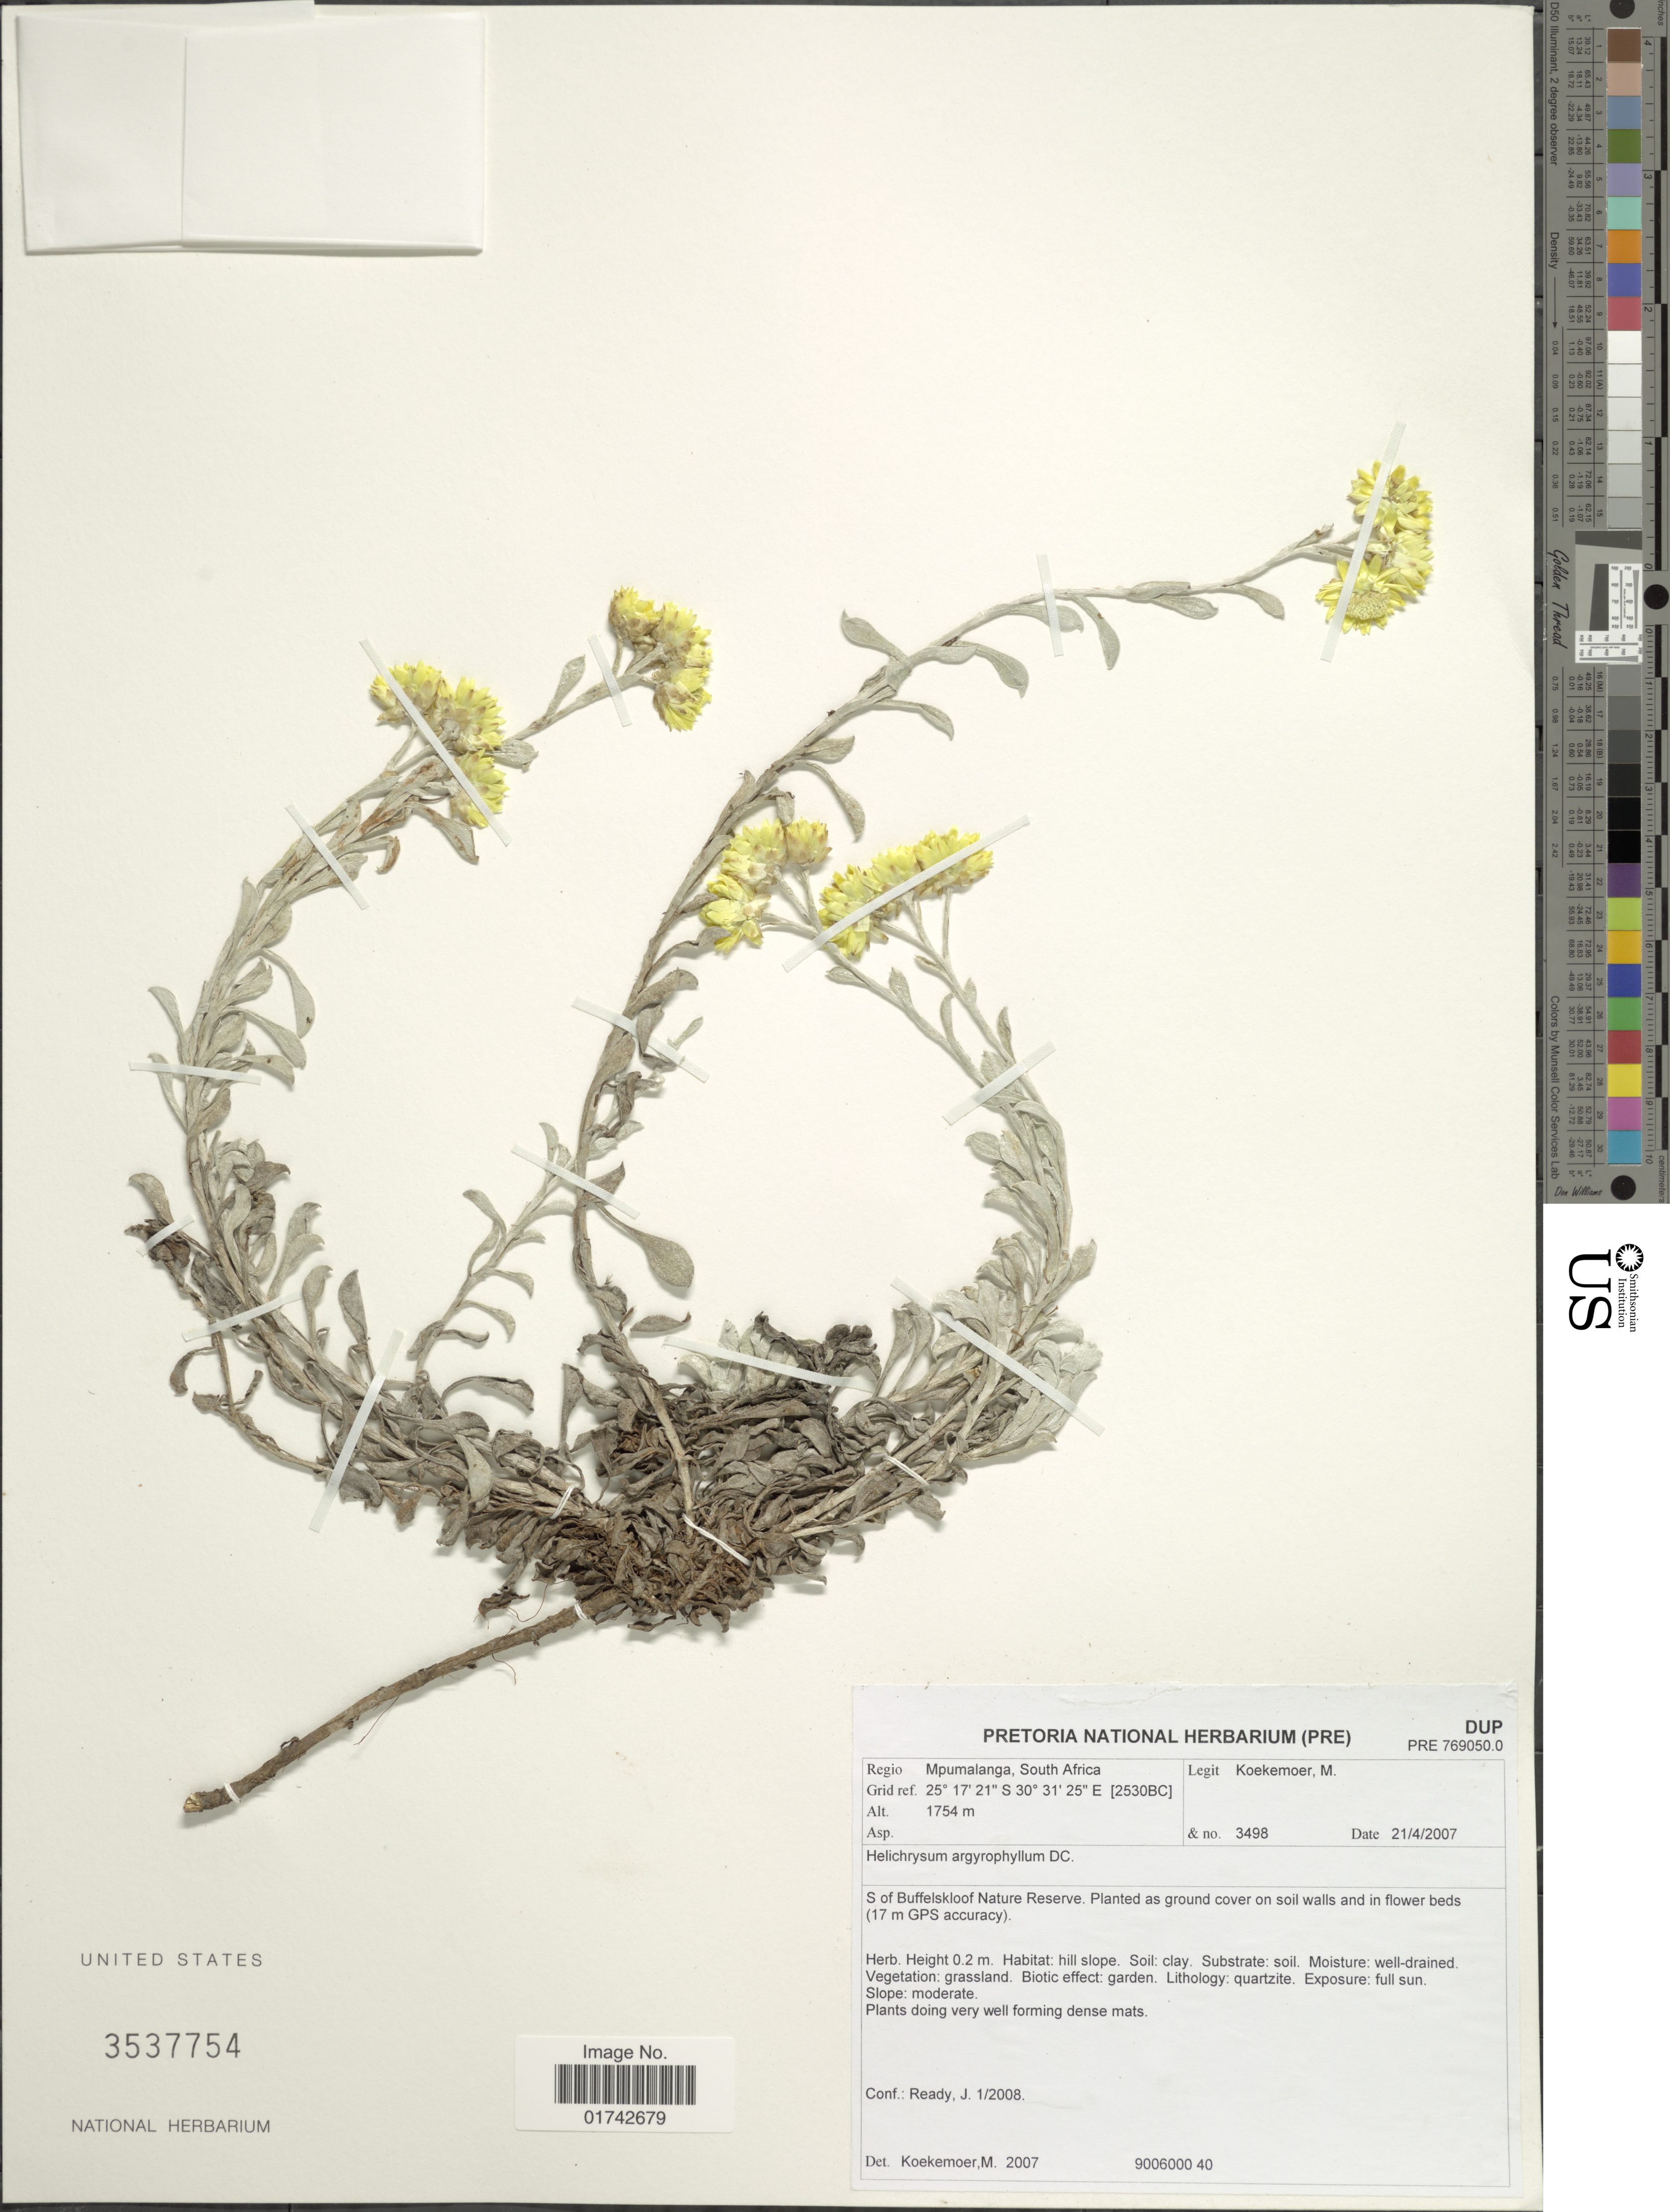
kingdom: Plantae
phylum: Tracheophyta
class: Magnoliopsida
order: Asterales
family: Asteraceae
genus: Helichrysum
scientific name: Helichrysum argyrophyllum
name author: DC.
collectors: M. Koekemoer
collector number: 3498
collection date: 2007-04-21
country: South Africa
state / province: Mpumalanga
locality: S of Buffelskloof Nature Reserve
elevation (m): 1754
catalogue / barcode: US 3537754